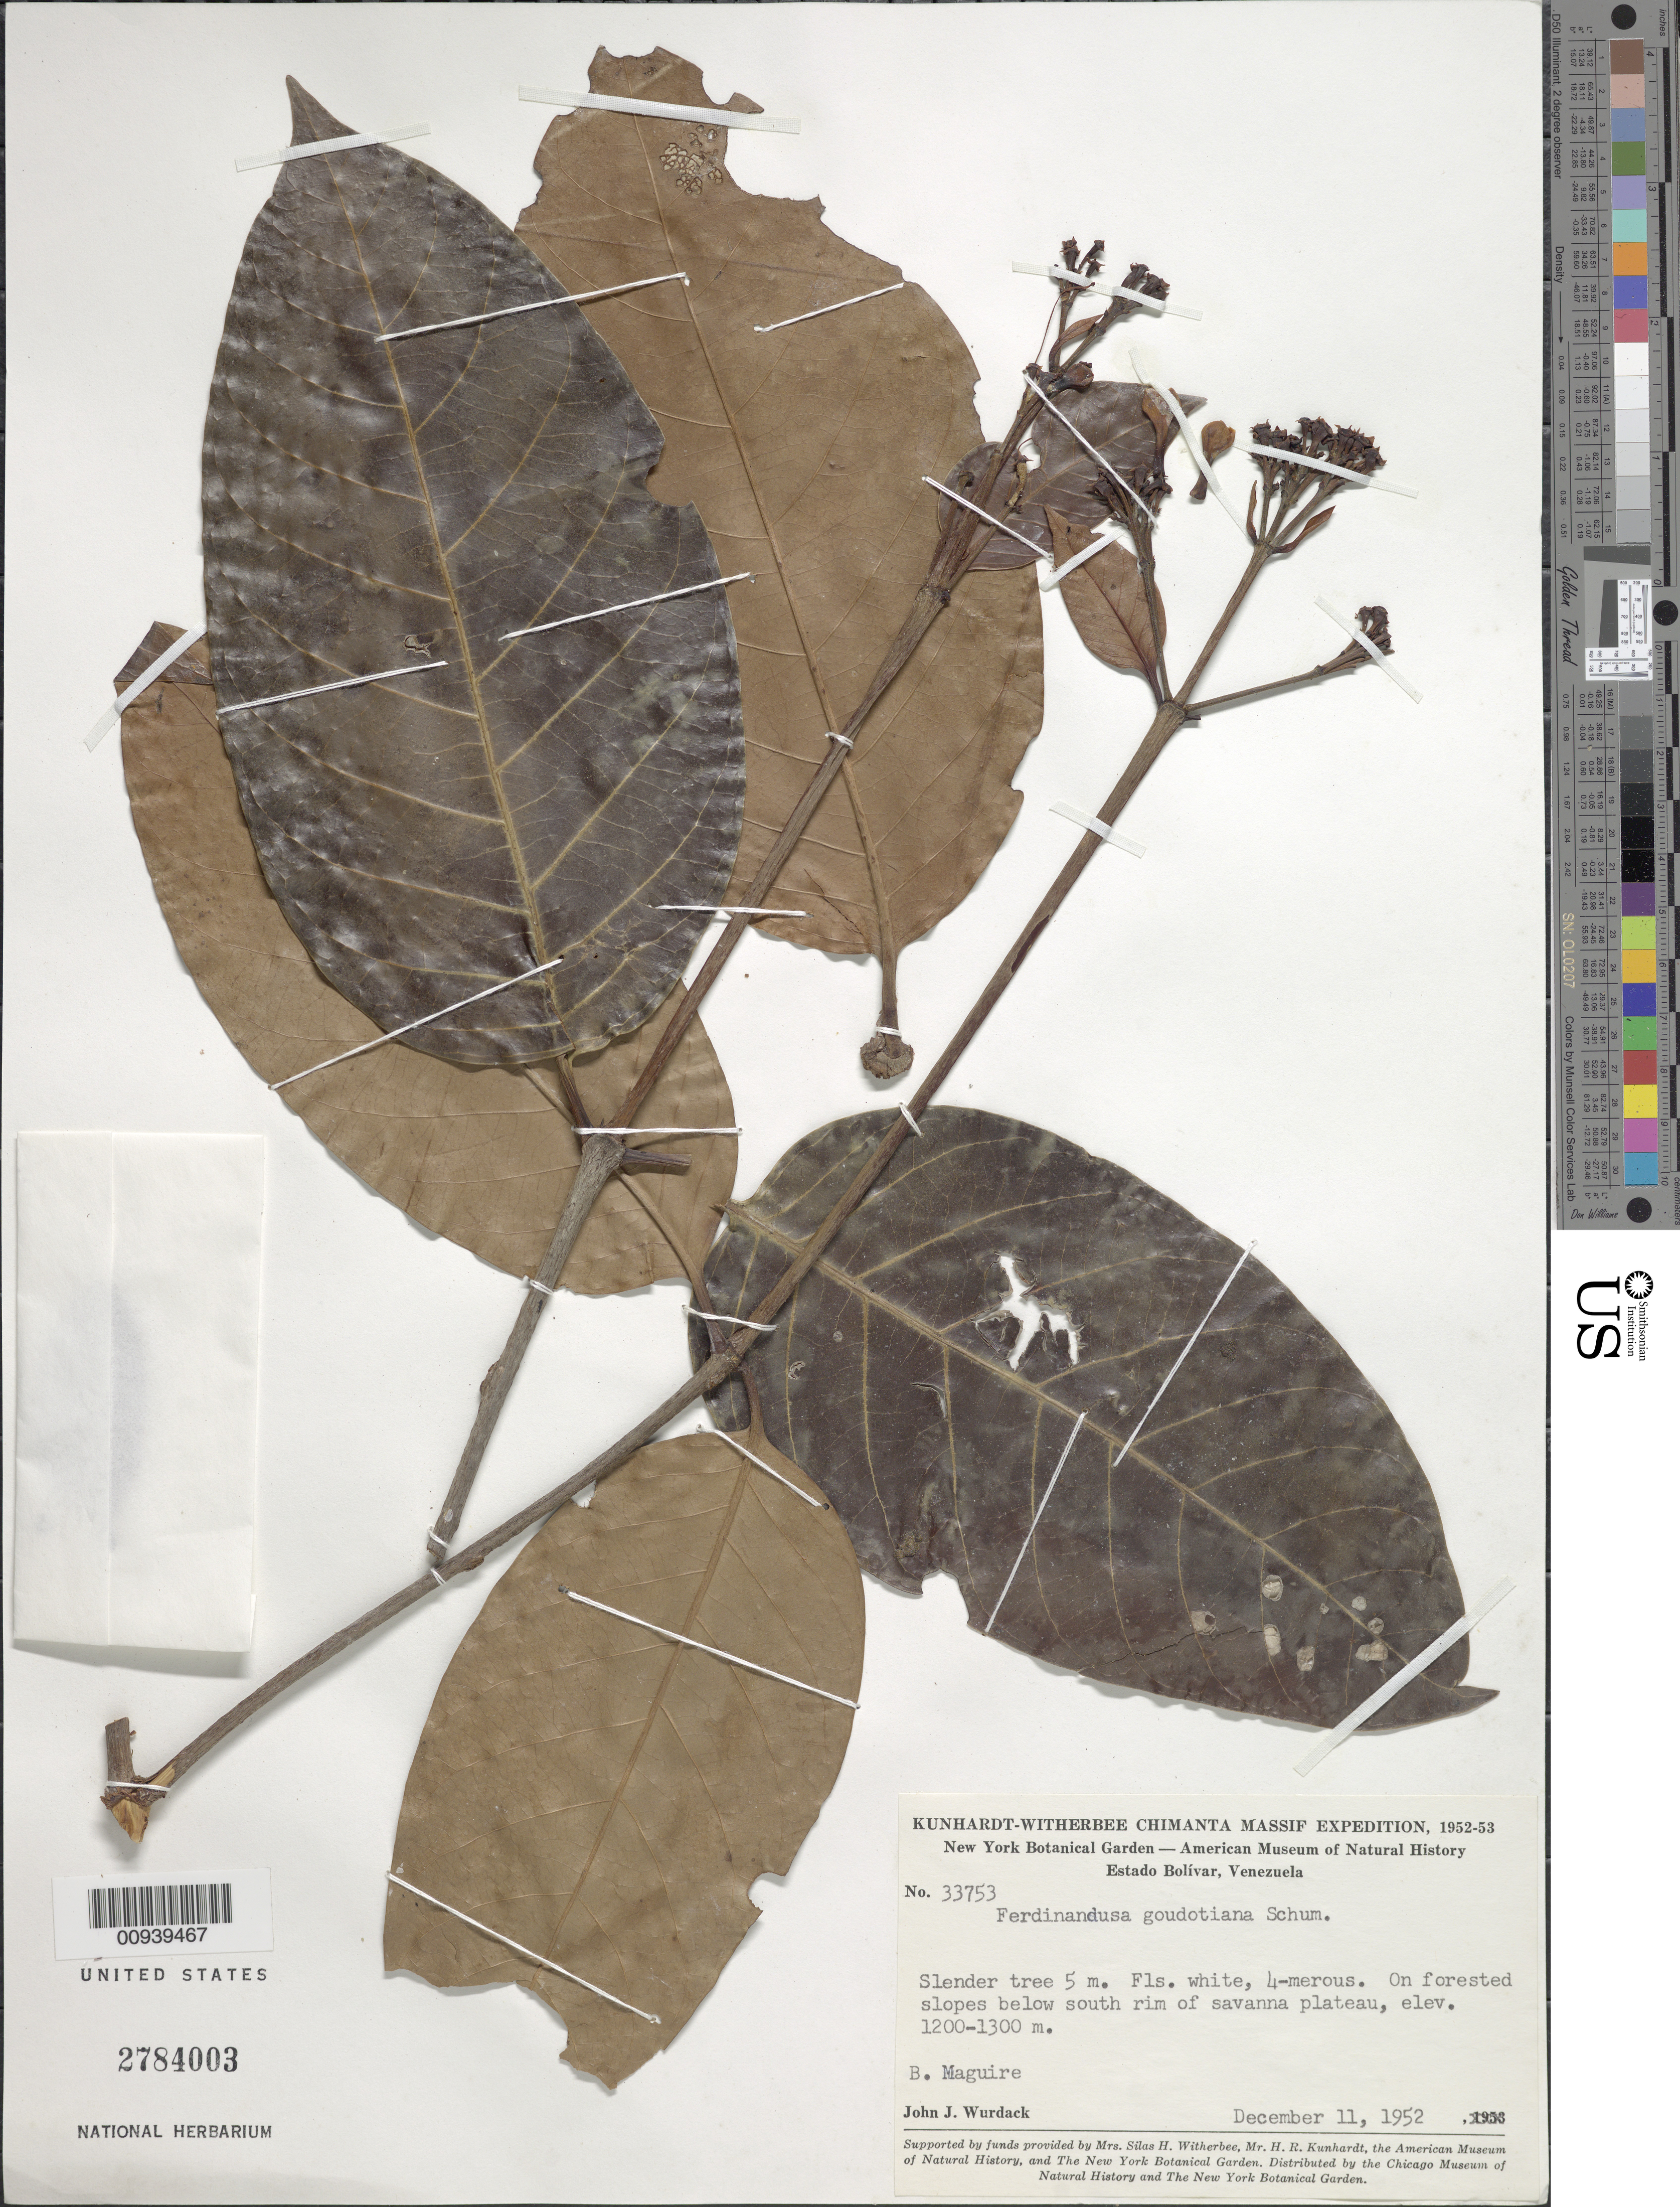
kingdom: Plantae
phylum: Tracheophyta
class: Magnoliopsida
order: Gentianales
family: Rubiaceae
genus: Ferdinandusa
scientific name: Ferdinandusa goudotiana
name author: K. Schum.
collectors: J. J. Wurdack & B. Maguire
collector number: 33753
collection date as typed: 11-Dec-53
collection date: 1953-12-11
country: Venezuela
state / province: Bolívar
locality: Chimanta Massif, below south rim of savanna plateau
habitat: Forested slopes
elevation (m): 1200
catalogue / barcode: US 2784003